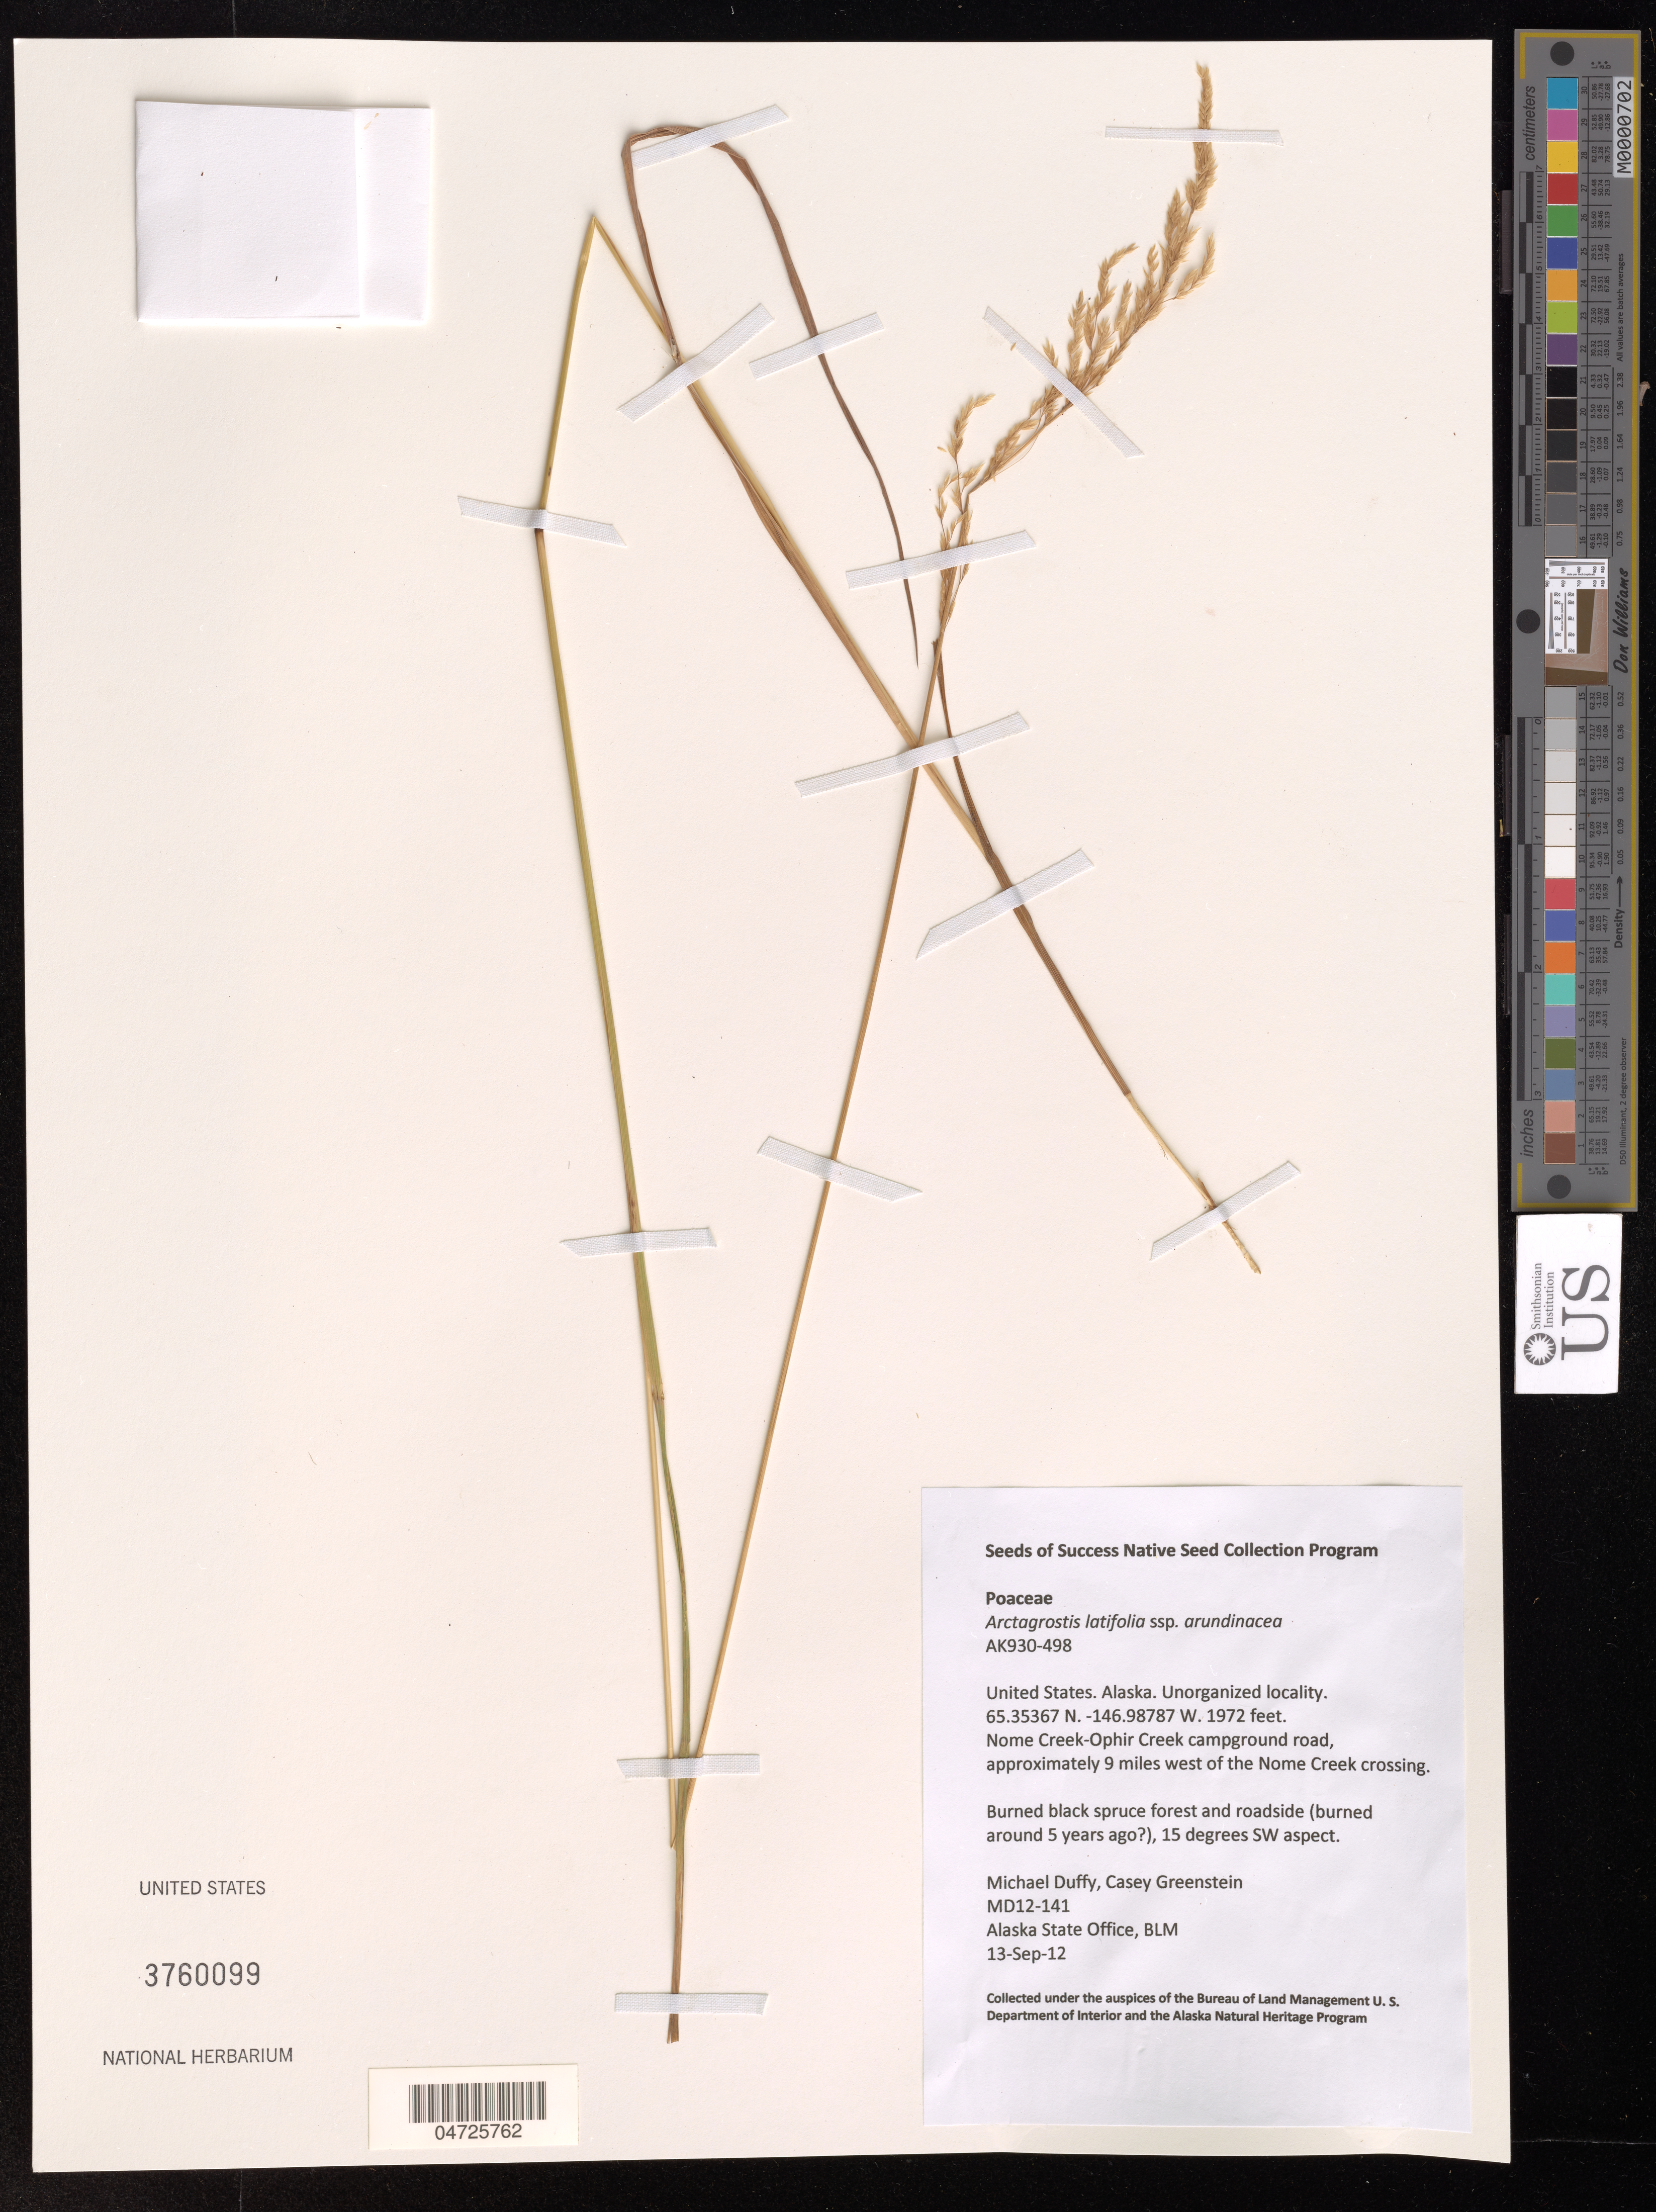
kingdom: Plantae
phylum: Tracheophyta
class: Liliopsida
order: Poales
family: Poaceae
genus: Arctagrostis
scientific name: Arctagrostis latifolia subsp. arundinacea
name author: (Trin.) Tzvelev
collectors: M. Duffy & C. Greenstein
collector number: MD12-141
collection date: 2012-09-13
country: United States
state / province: Alaska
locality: Nome Creek-Ophir Creek campground road, approximately 9 miles west of the Nome Creek crossing.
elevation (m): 601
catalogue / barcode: US 3760099